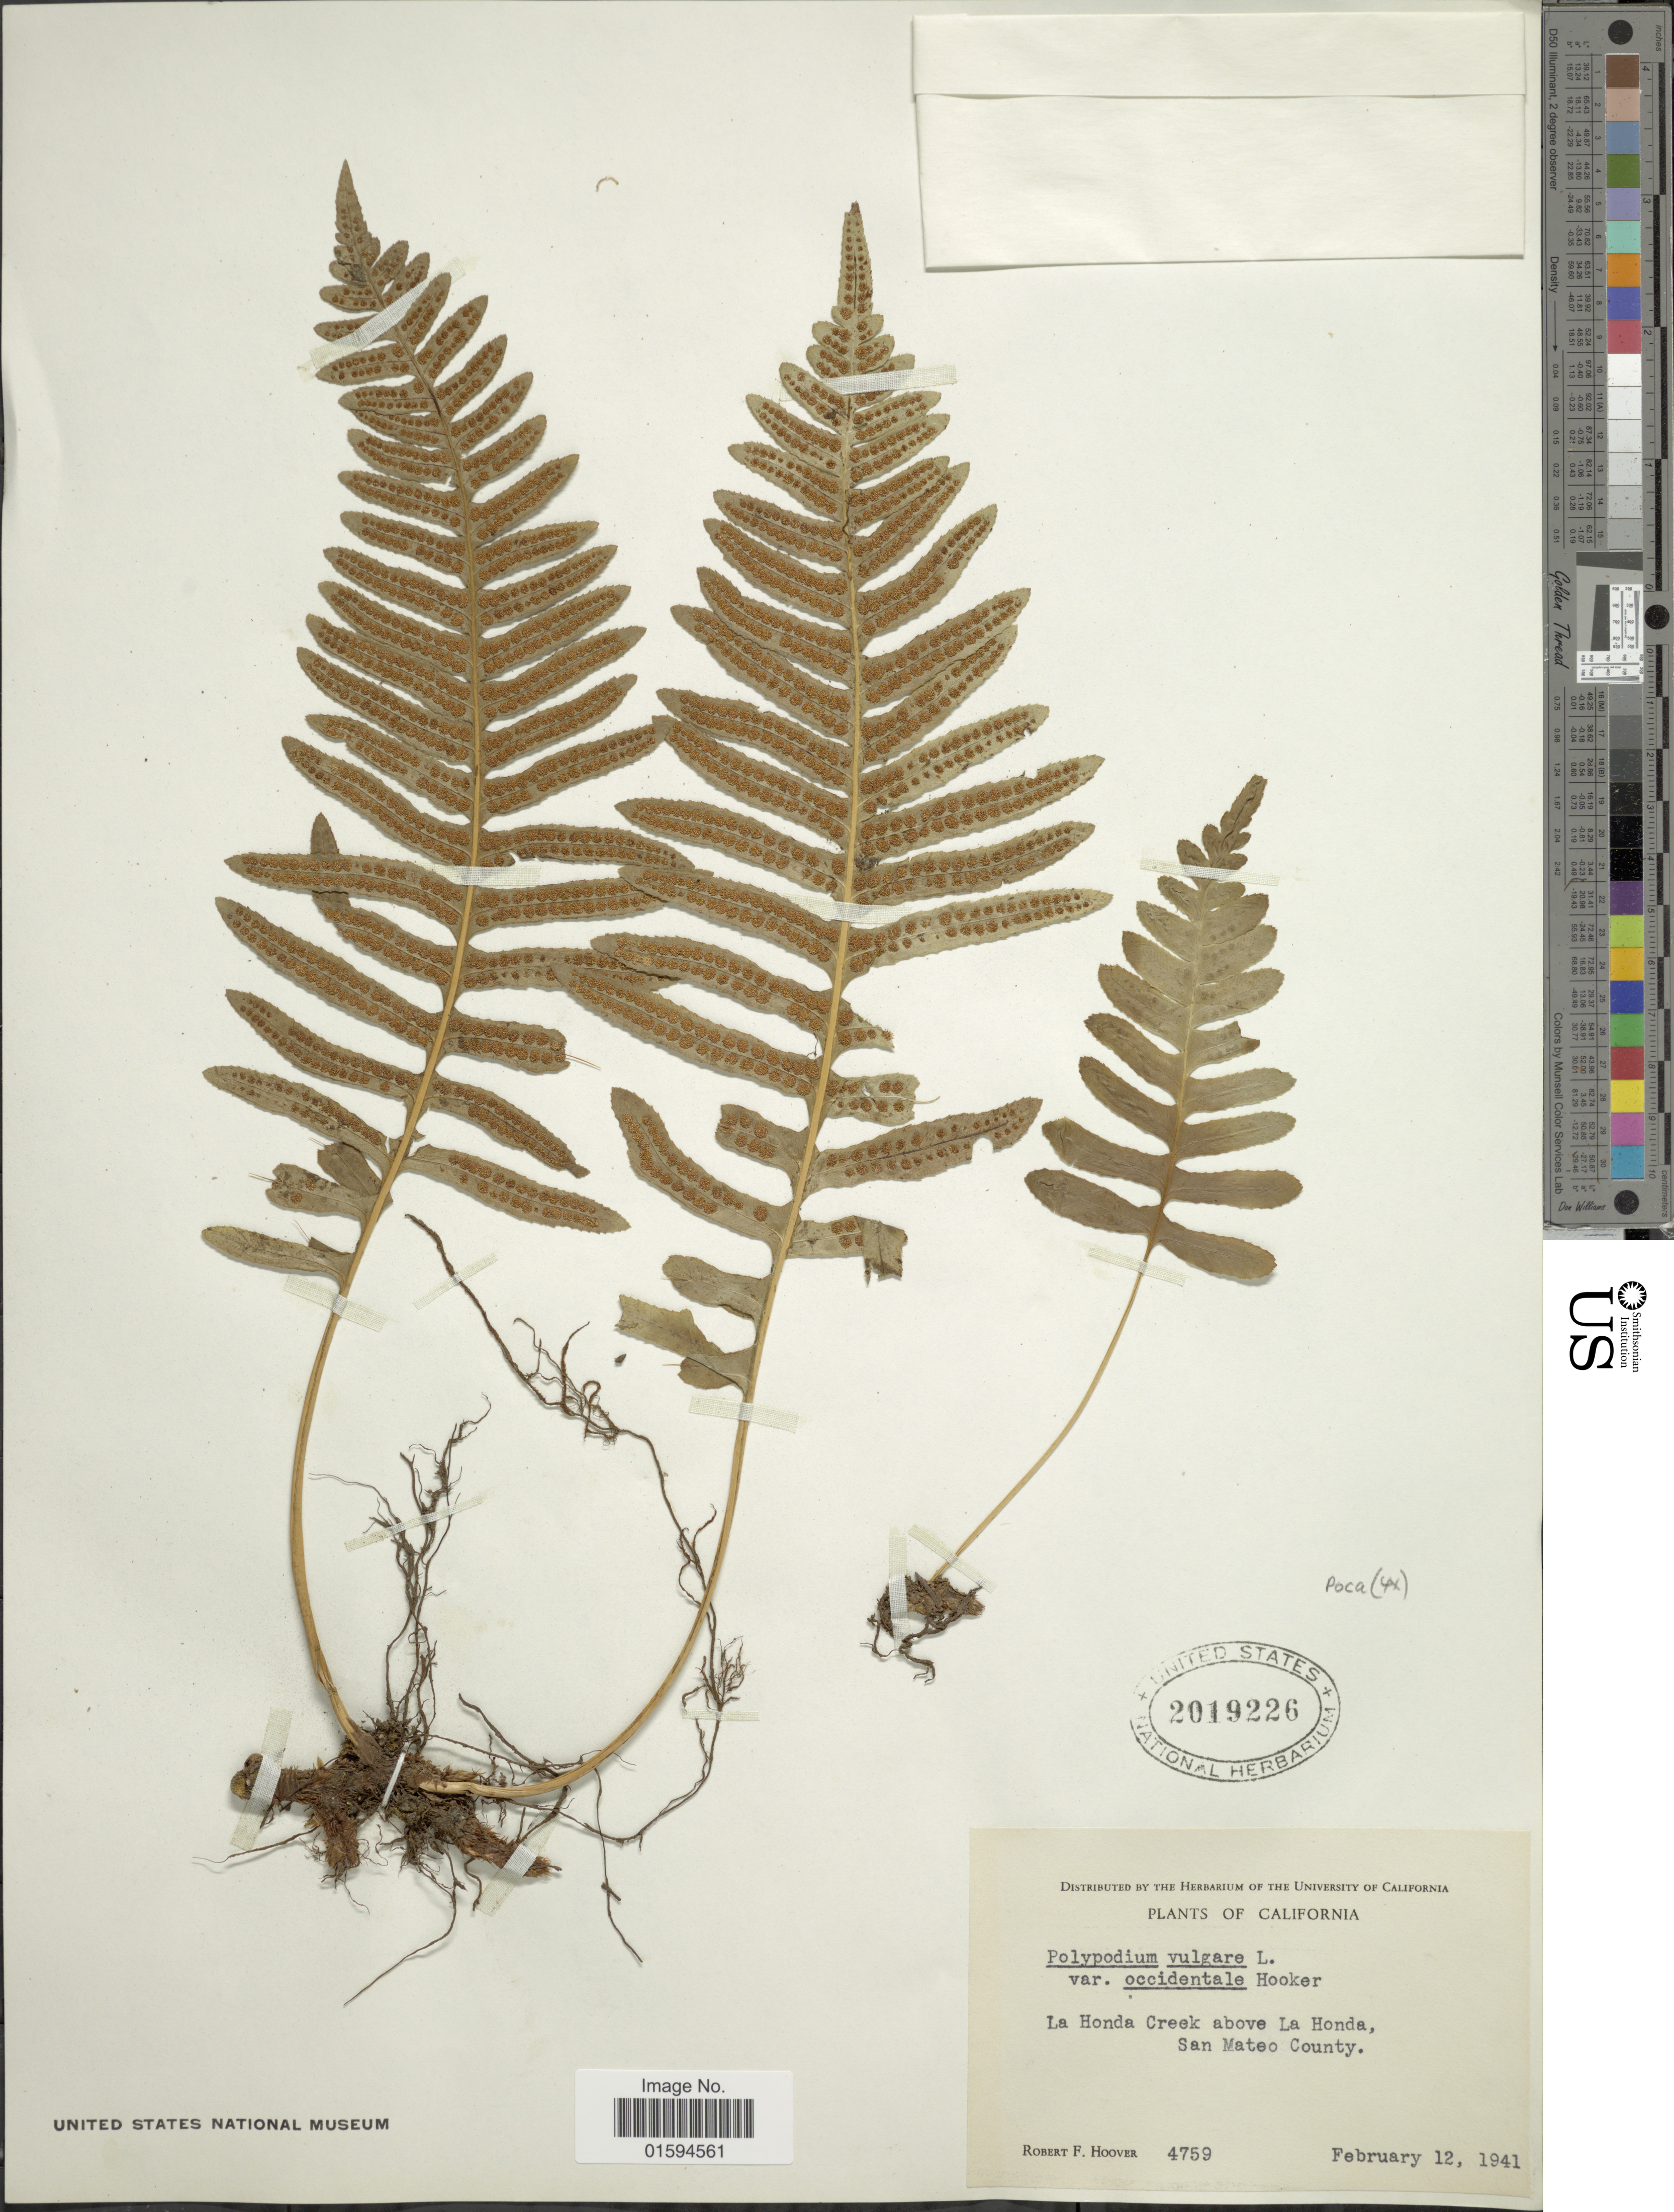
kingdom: Plantae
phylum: Tracheophyta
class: Polypodiopsida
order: Polypodiales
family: Polypodiaceae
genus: Polypodium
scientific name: Polypodium californicum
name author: Kaulf.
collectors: R. F. Hoover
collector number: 4759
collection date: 1941-02-12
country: United States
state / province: California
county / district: San Mateo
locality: La Honda Creek above La Honda, San Mateo County.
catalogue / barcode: US 2019226